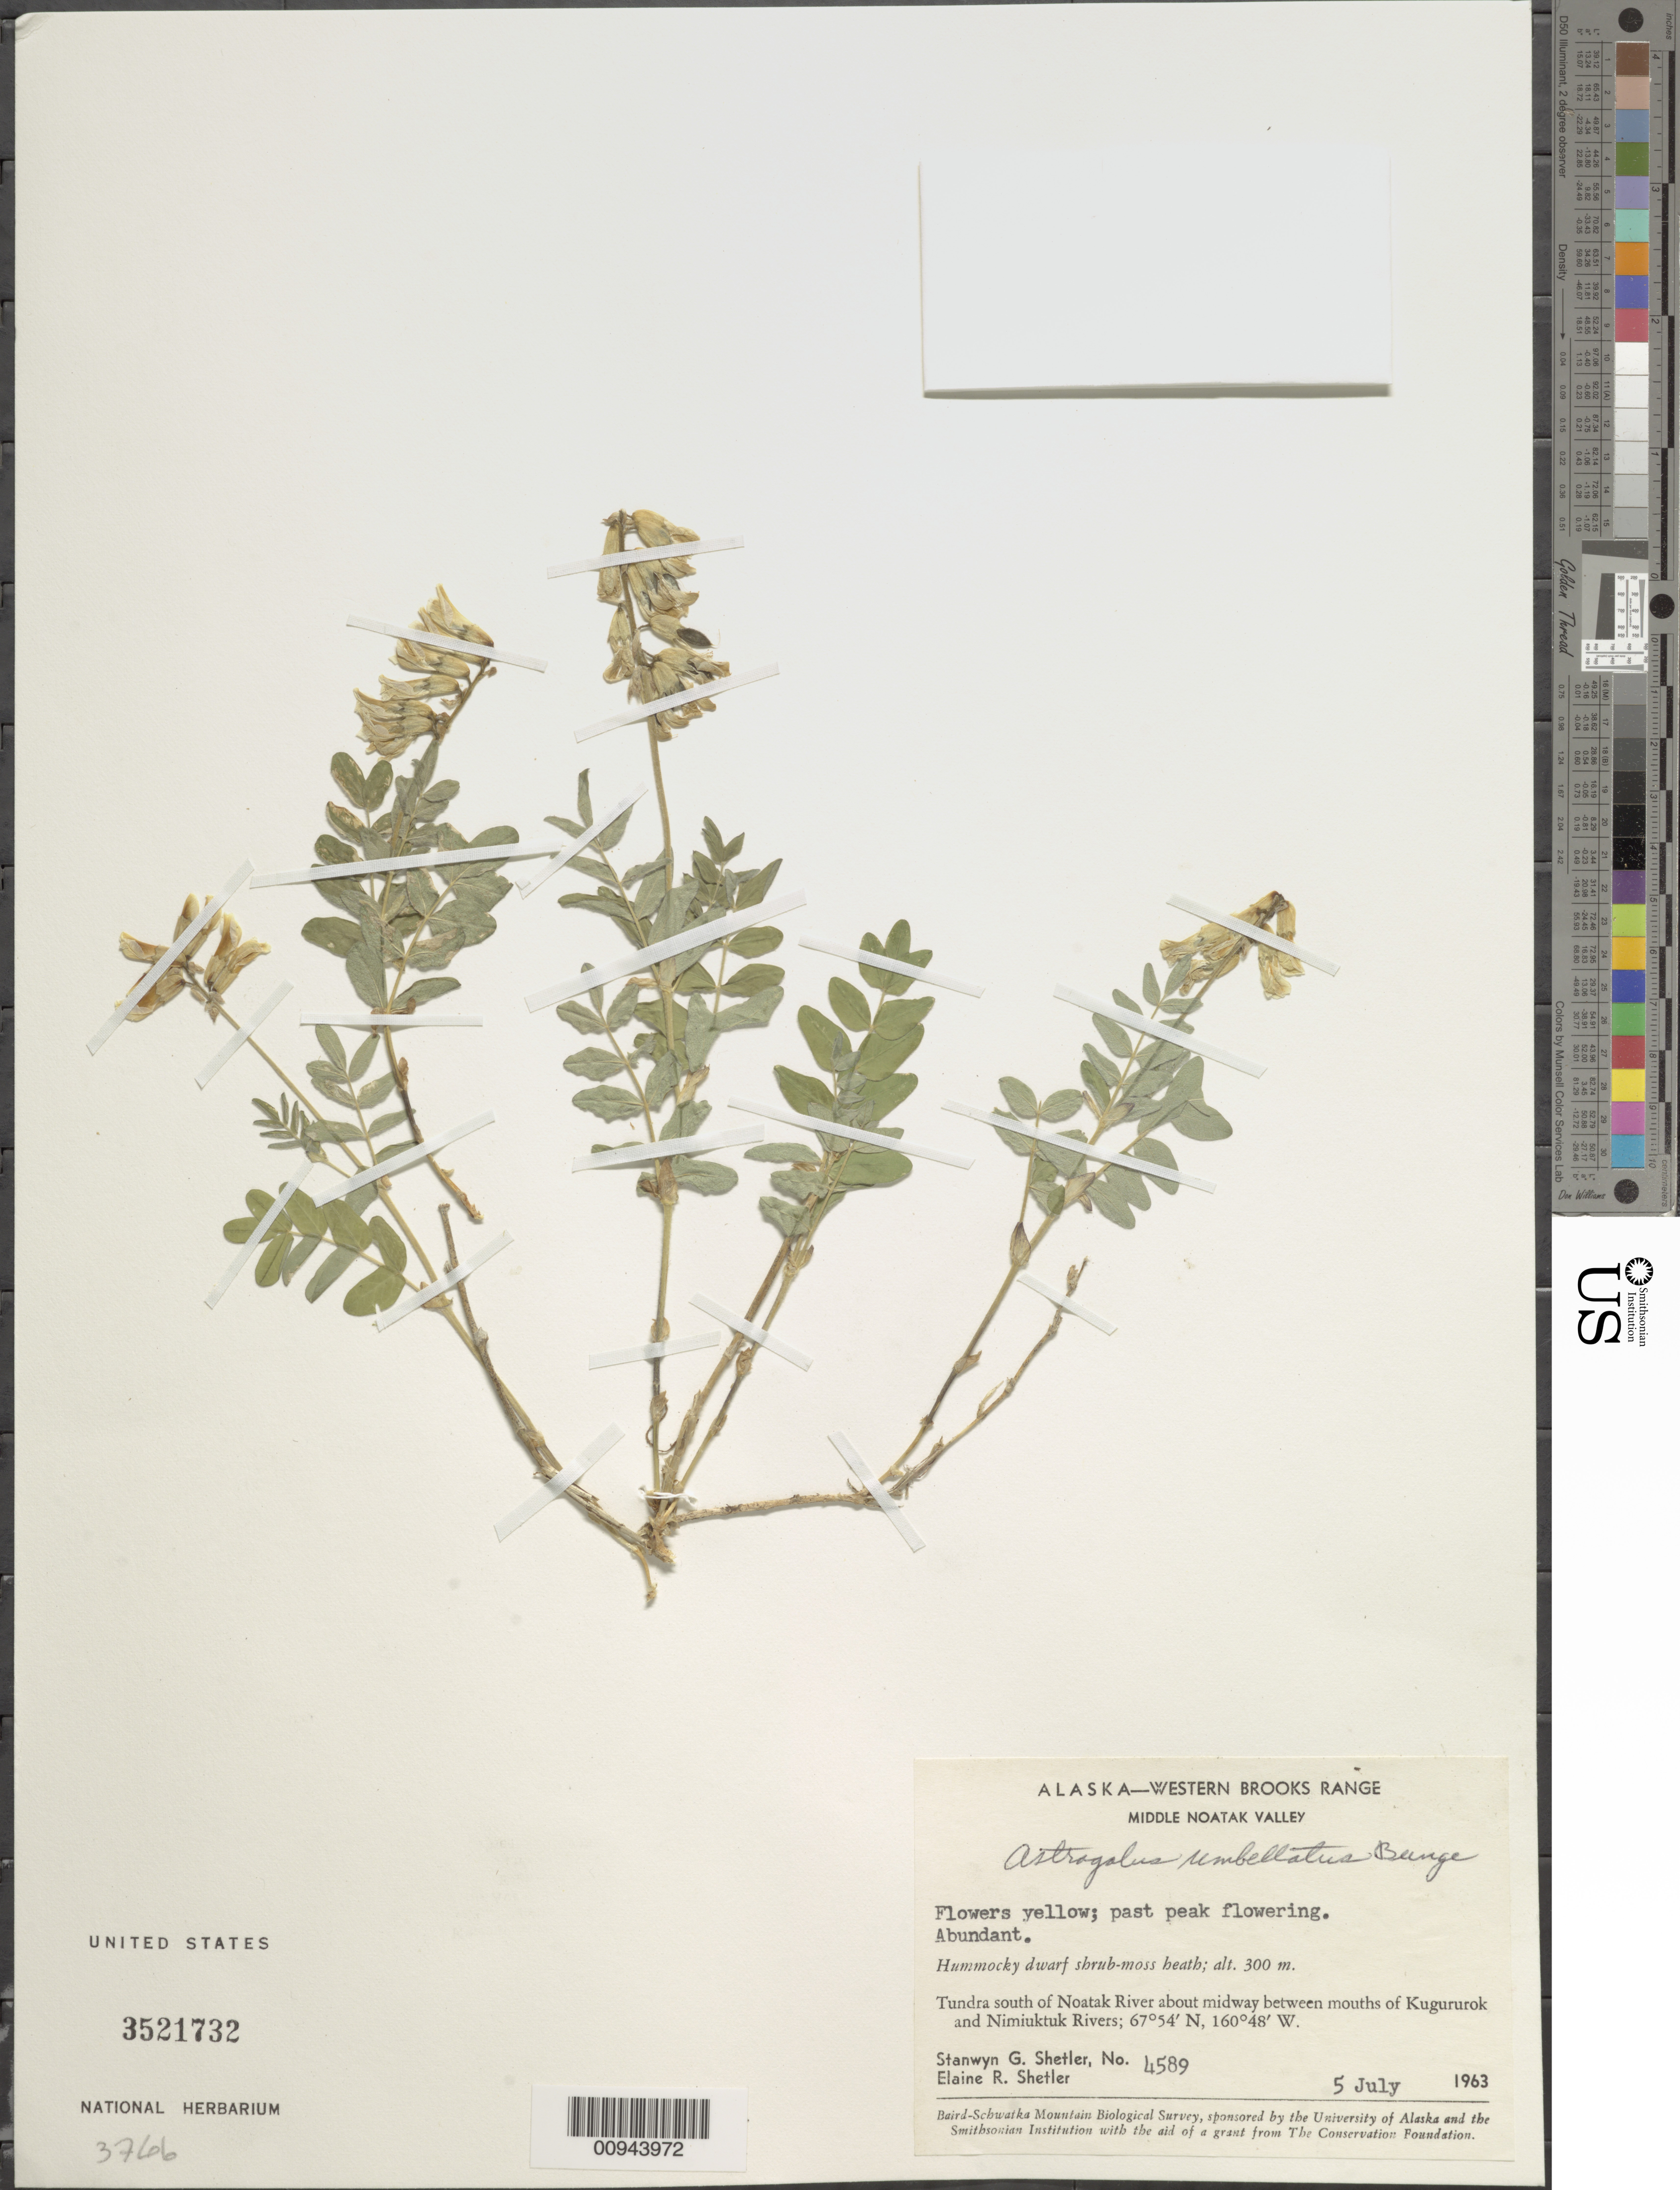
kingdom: Plantae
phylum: Tracheophyta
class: Magnoliopsida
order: Fabales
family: Fabaceae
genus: Astragalus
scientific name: Astragalus umbellatus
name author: Bunge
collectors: S. Shetler & E. R. Shetler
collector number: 4589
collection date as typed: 05 Jul 1963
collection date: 1963-07-05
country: United States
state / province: Alaska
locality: S of Noatak River about midway between mouths of Kugururok and Nimiuktuk Rivers. Western Brooks Range, Middle Noatak Valley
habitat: Tundra. Hummocky dwarf shrub-moss heath.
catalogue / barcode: US 3521732